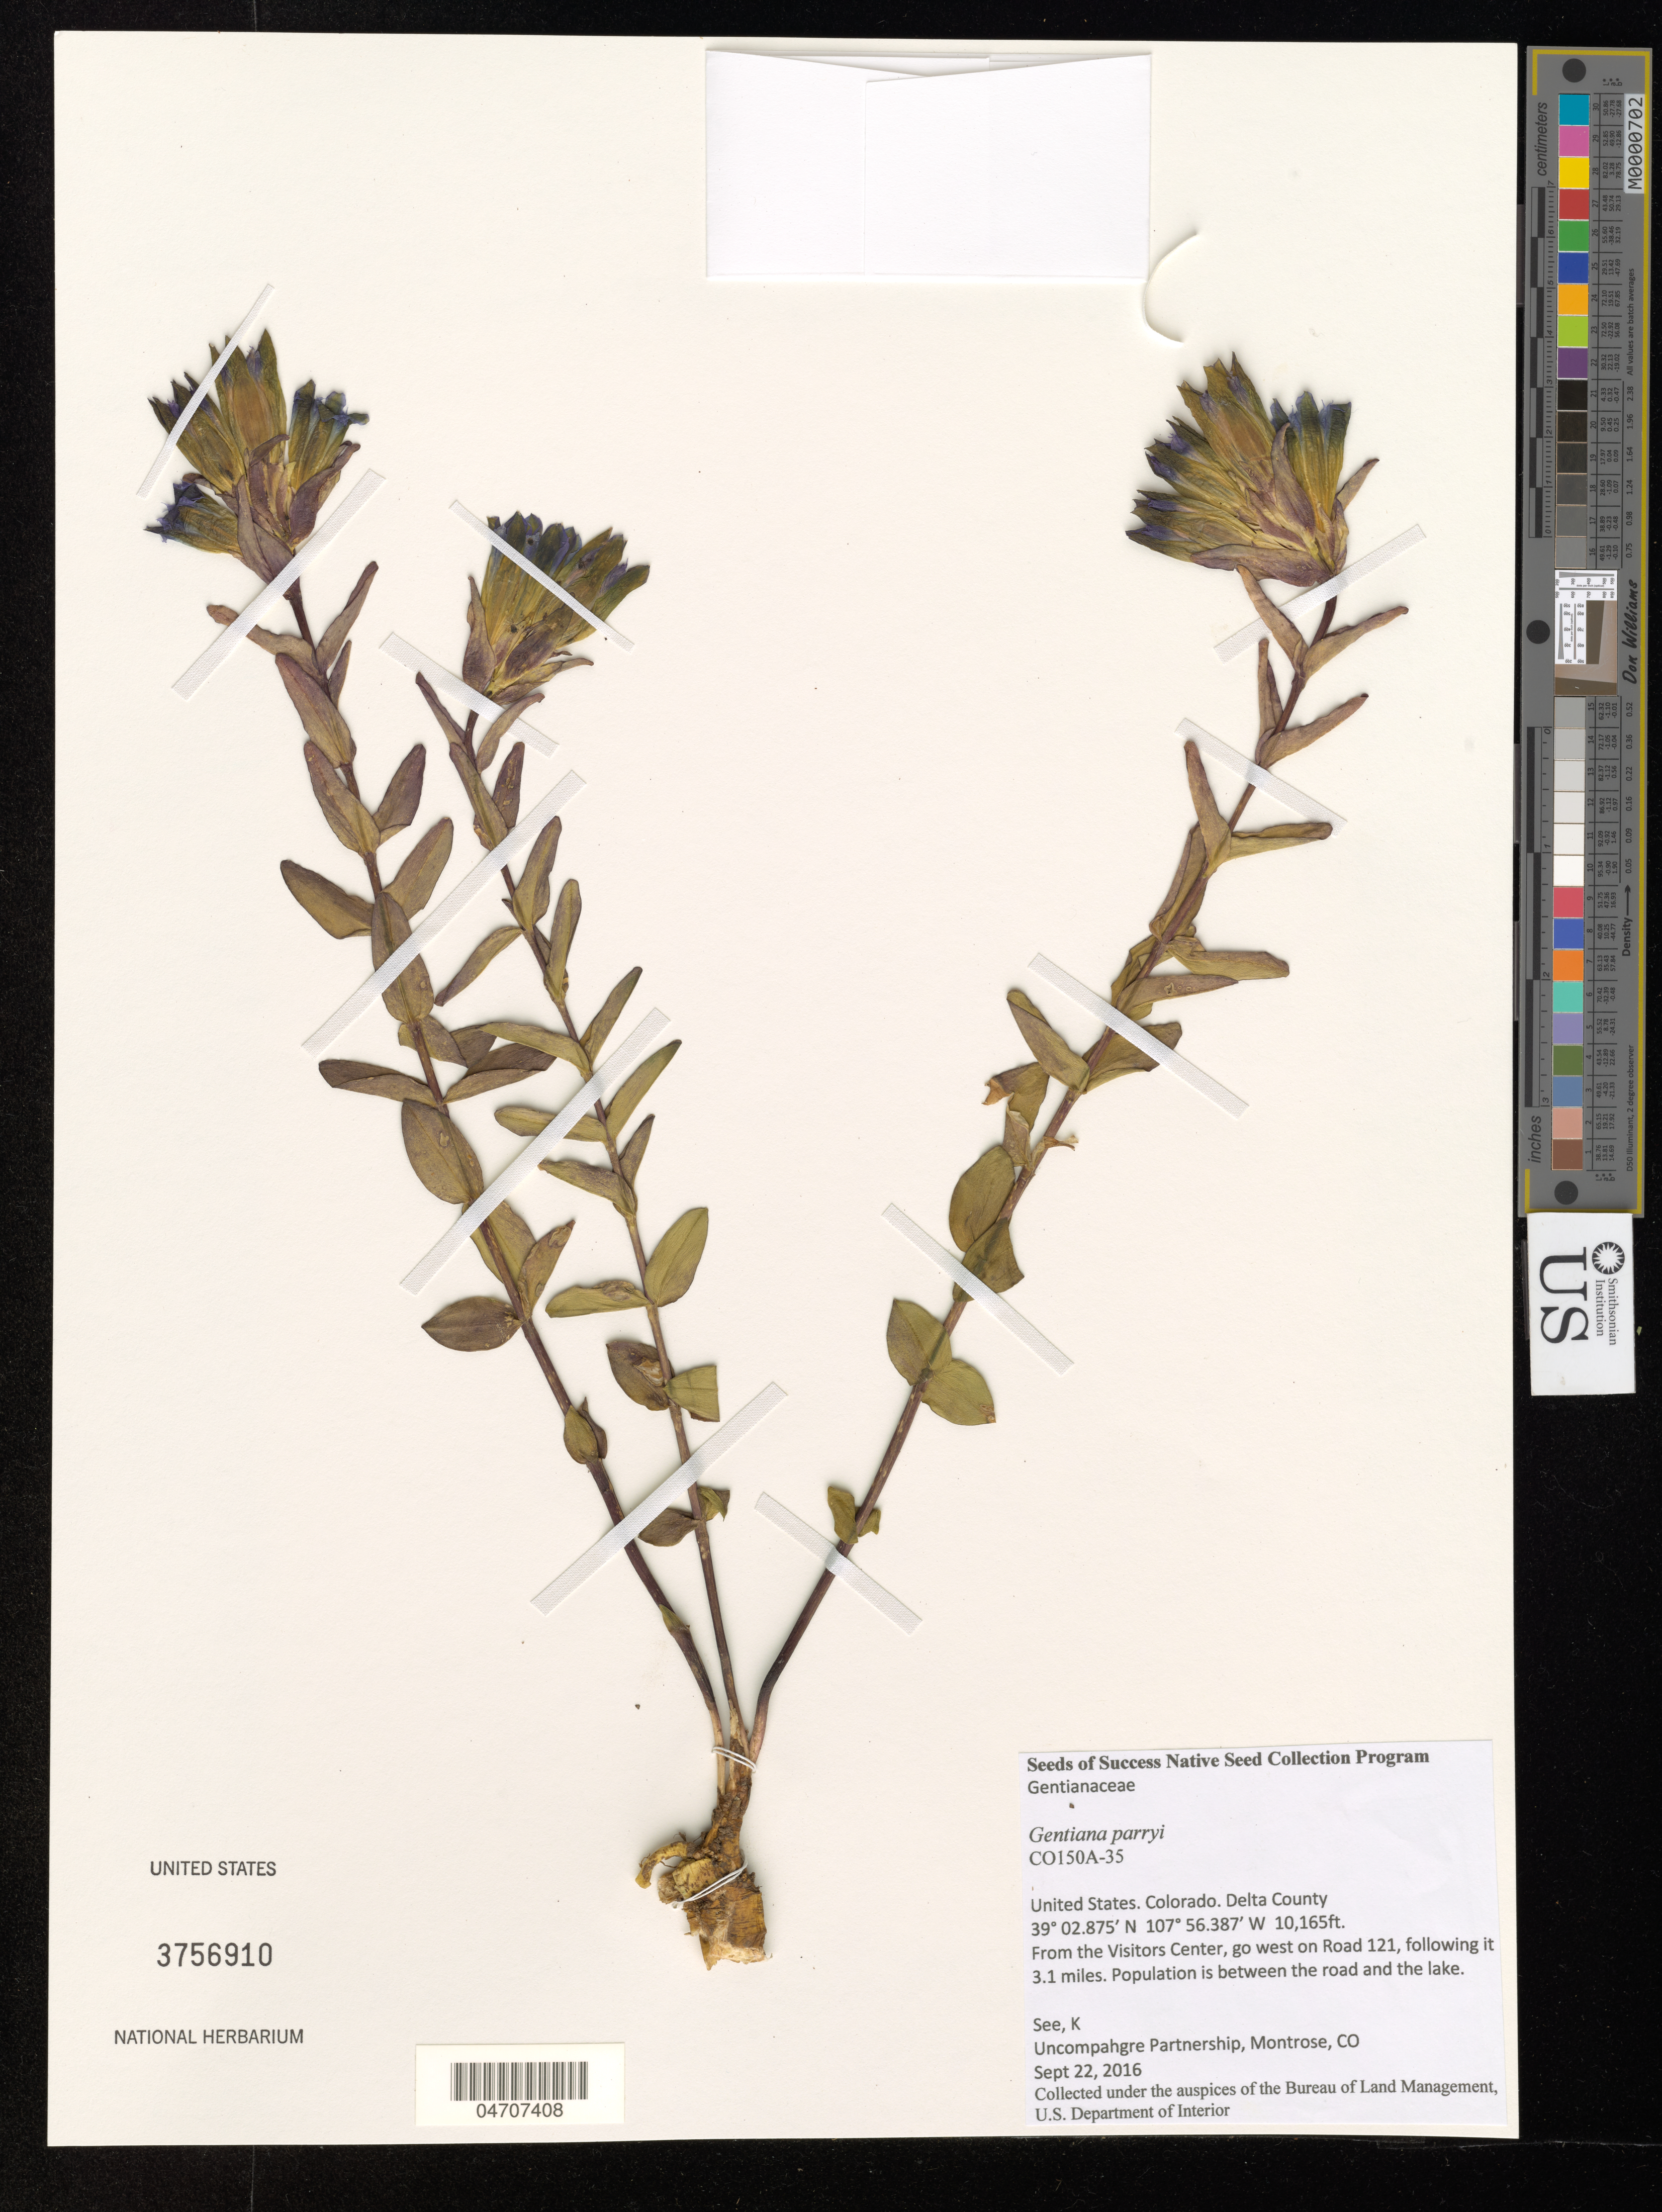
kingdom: Plantae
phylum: Tracheophyta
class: Magnoliopsida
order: Gentianales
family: Gentianaceae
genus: Gentiana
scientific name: Gentiana parryi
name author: Engelm.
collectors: K. See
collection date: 2016-09-22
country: United States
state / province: Colorado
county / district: Delta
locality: Delta County. From the Visitors Center, go west on Road 121, following it 3.1 miles. Population is between the road and the lake.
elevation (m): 3098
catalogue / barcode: US 3756910